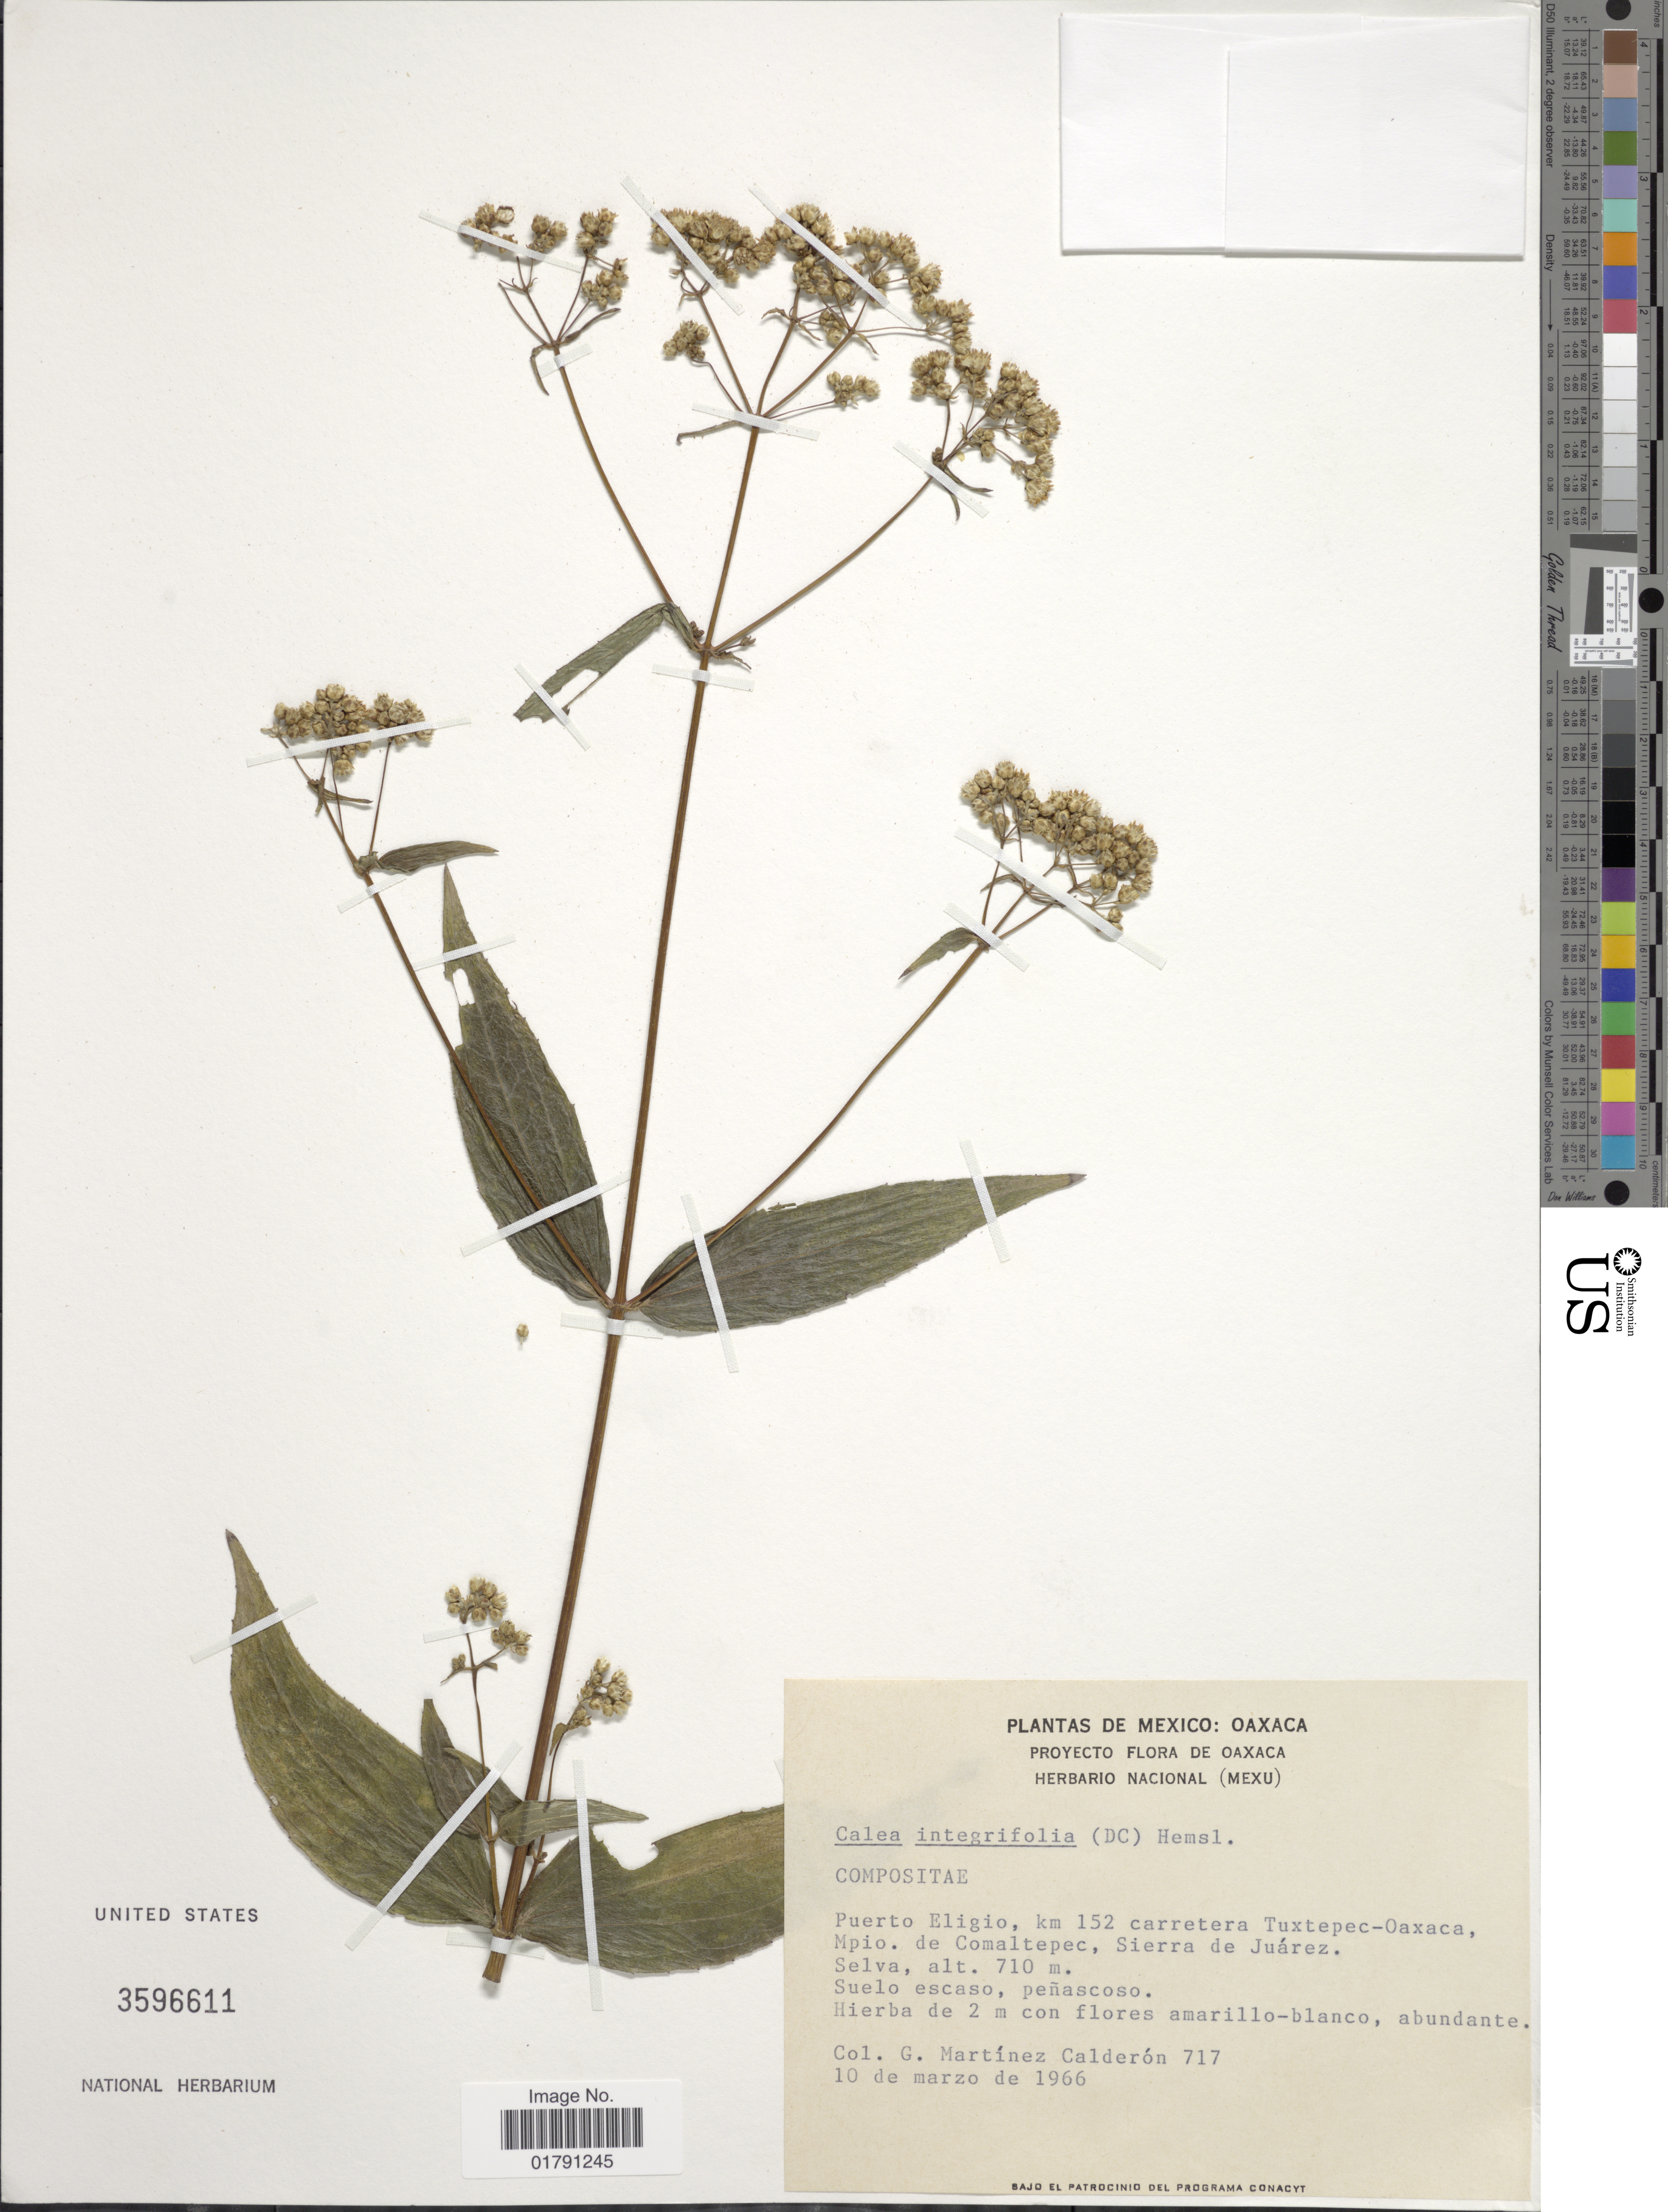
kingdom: Plantae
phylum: Tracheophyta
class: Magnoliopsida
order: Asterales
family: Asteraceae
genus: Alloispermum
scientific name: Alloispermum integrifolium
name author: (DC.) H. Rob.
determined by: Bueno, Vinicius Resende, (ICN), Universidade Federal do Rio Grande do Sul (BRAZIL)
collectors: G. Martínez Calderón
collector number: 717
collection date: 1966-03-10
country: Mexico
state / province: Oaxaca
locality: Puerto Eligio, km 152 carretera Tuxtepec-Oaxaca, Mpio. de Comaltepec, Sierra de Juarez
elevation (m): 710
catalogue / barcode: US 3596611